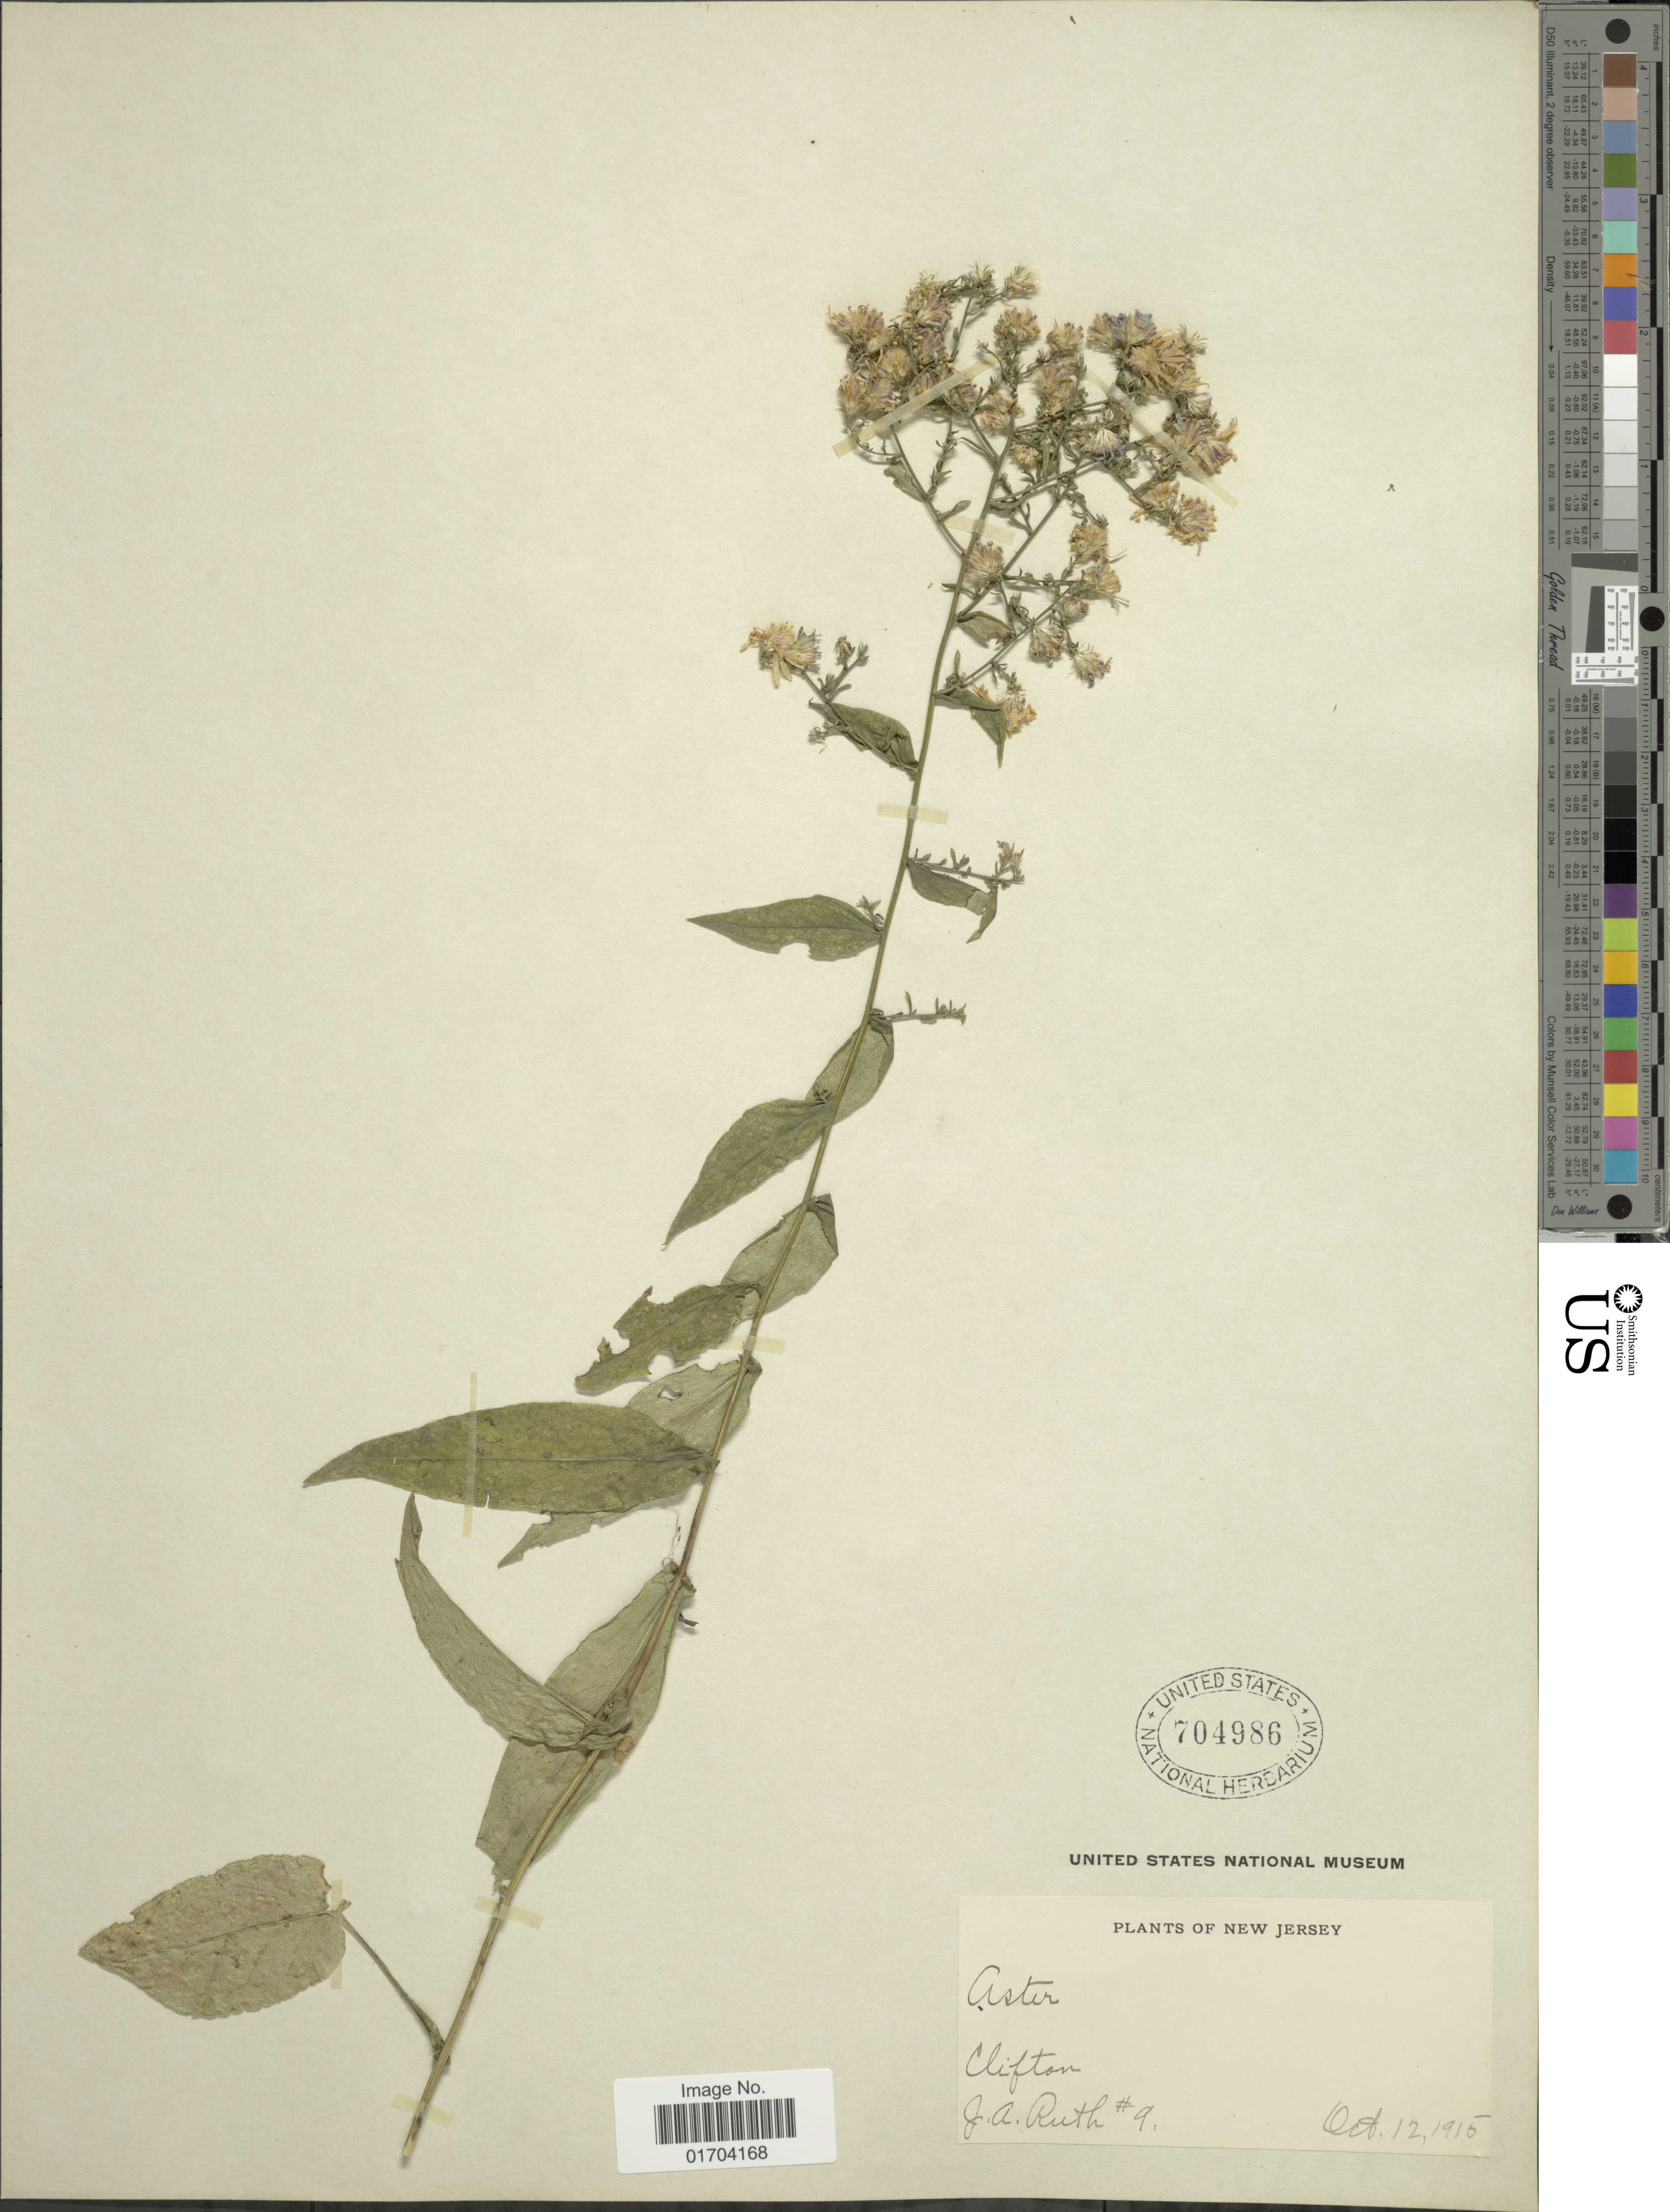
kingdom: Plantae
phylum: Tracheophyta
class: Magnoliopsida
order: Asterales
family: Asteraceae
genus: Symphyotrichum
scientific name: Symphyotrichum sp.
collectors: J. Ruth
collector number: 9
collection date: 1915-10-12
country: United States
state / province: New Jersey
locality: Clifton.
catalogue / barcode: US 704986